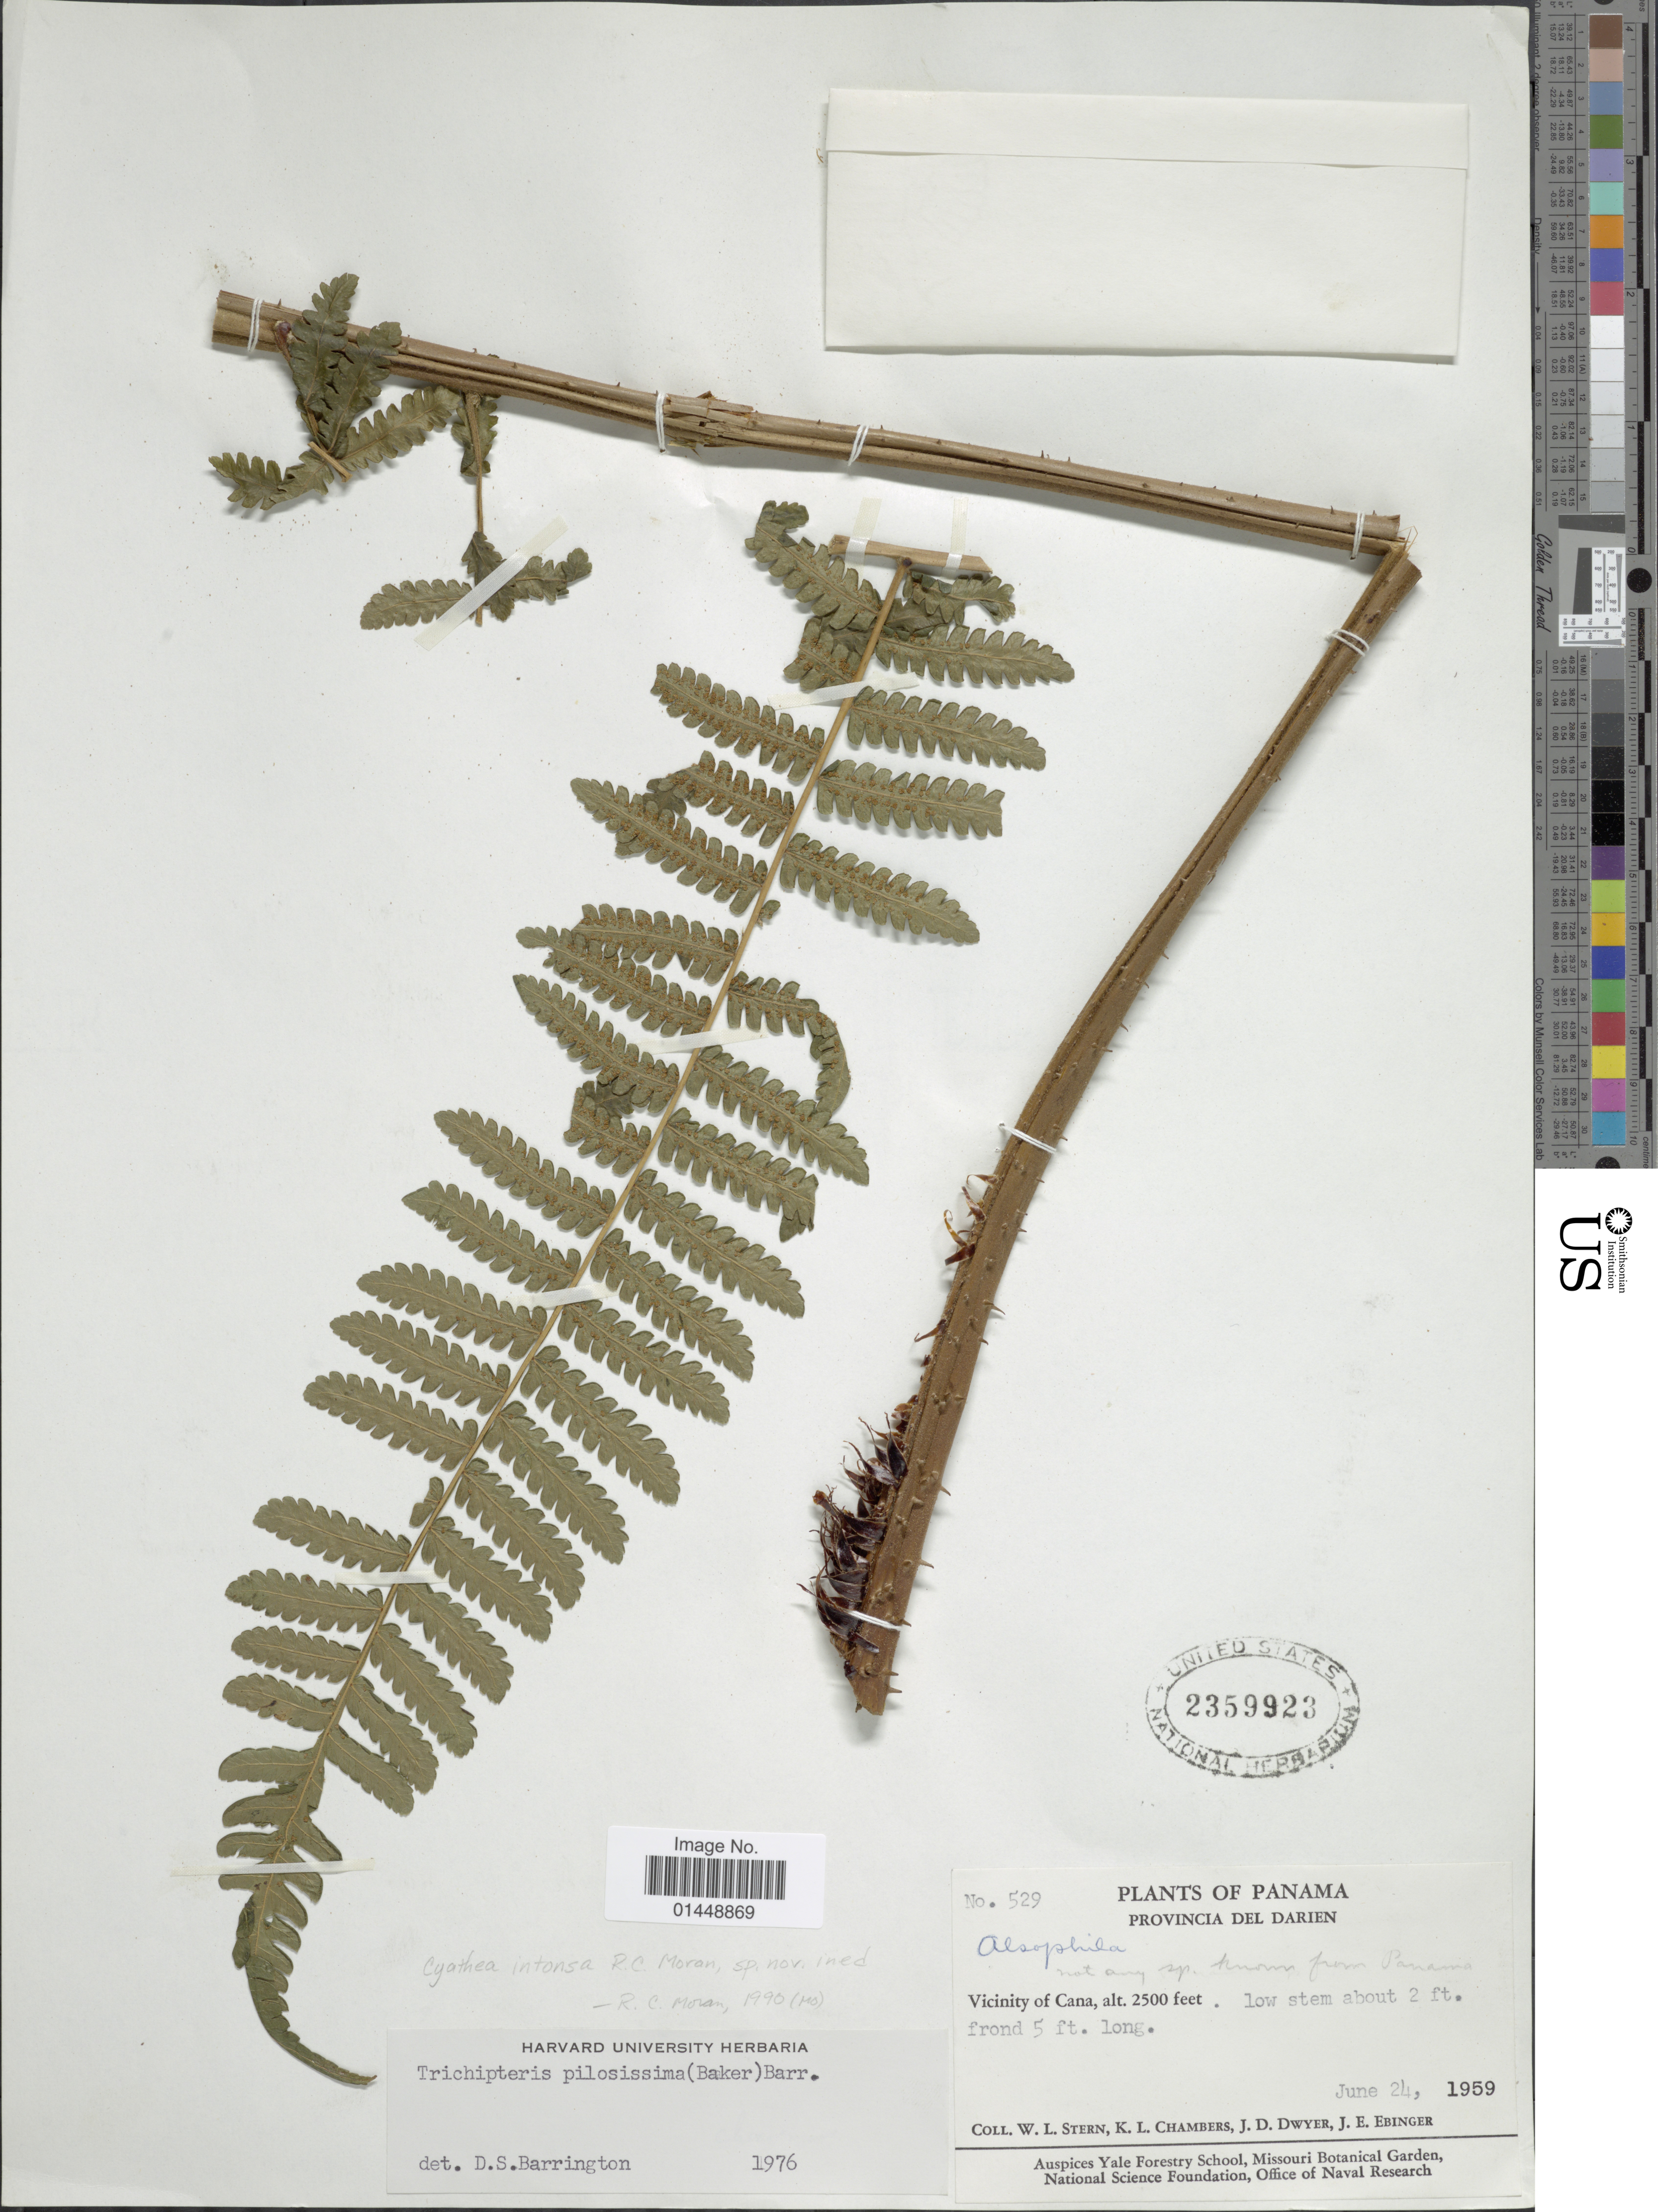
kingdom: Plantae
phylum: Tracheophyta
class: Polypodiopsida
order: Cyatheales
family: Cyatheaceae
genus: Cyathea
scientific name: Cyathea intonsa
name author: Moran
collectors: W. L. Stern, K. Chambers, J. D. Dwyer & J. Ebinger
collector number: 529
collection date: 1959-06-24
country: Panama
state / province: Darién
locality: Provincia del Darien. Vicinity of Cana, summit of knoll above Cana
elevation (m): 762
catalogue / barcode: US 2359923